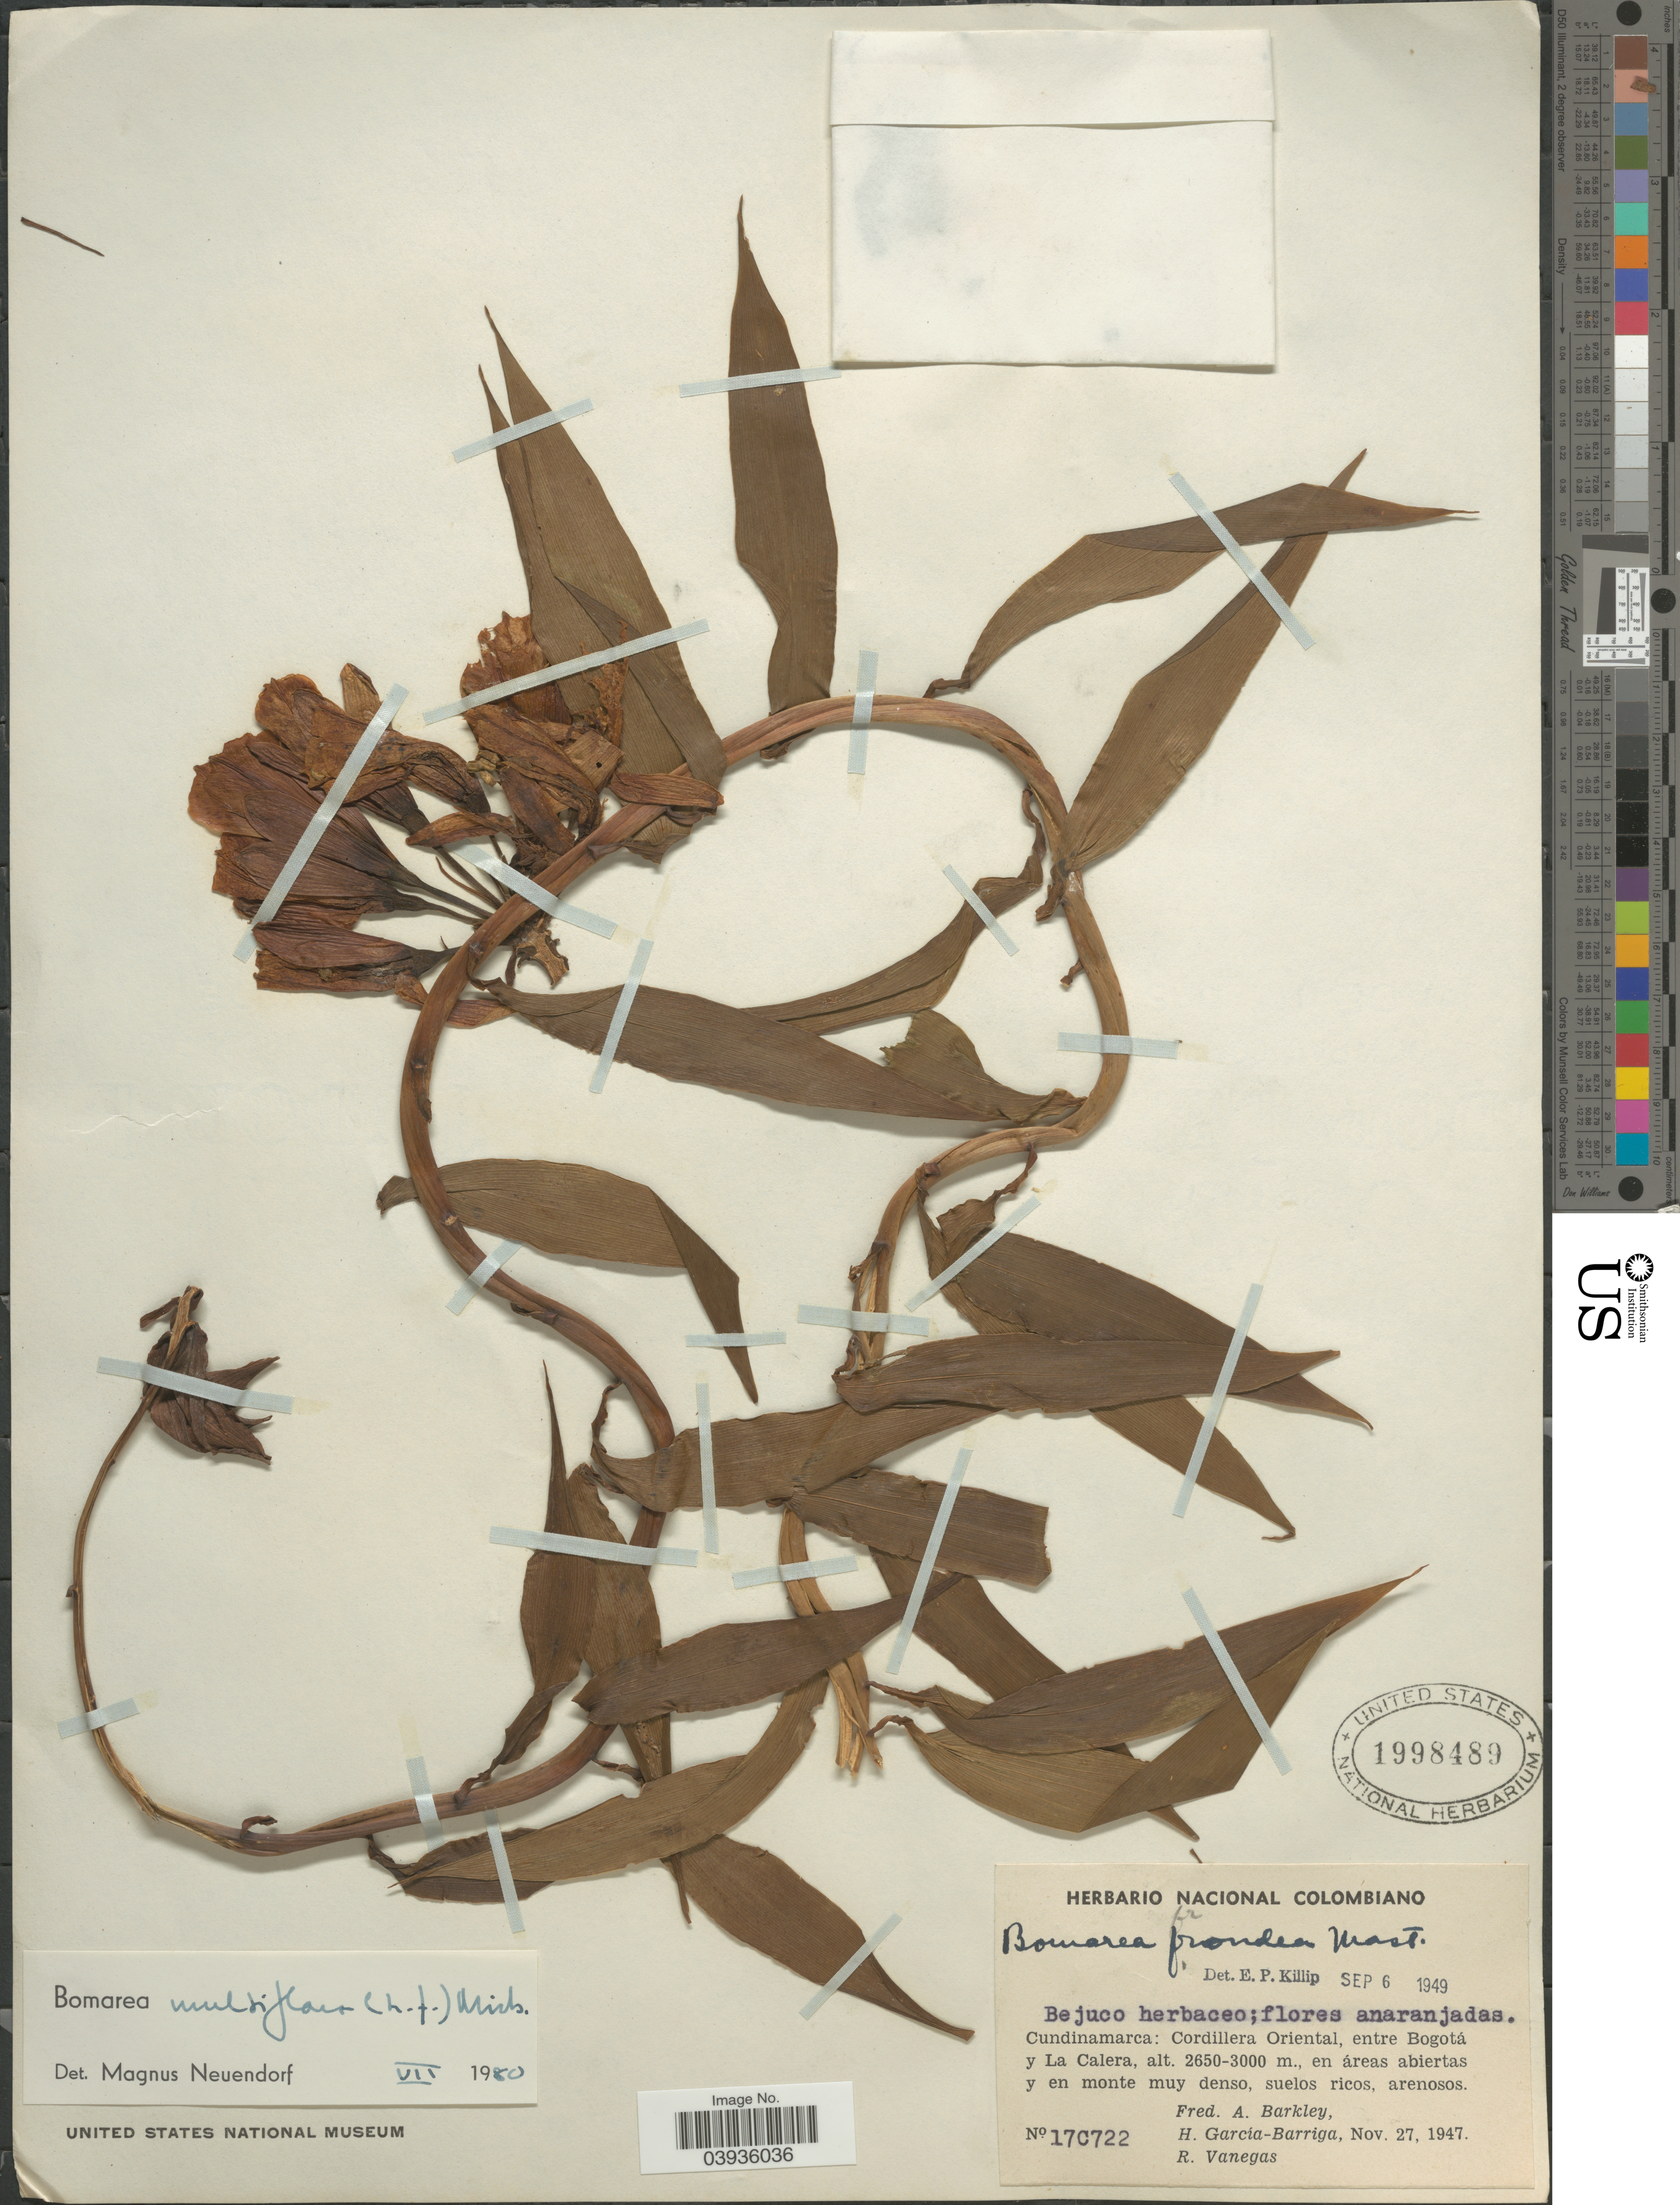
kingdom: Plantae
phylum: Tracheophyta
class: Liliopsida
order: Liliales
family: Alstroemeriaceae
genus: Bomarea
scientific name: Bomarea multiflora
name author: (L. f.) Mirb.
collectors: F. A. Barkley, H. García Barriga & R. Vanegas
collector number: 17C722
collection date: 1947-11-27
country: Colombia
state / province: Cundinamarca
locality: Cordillera Oriental, entre Bogotá y La Calera, en áreas abiertas y en monte muy denso, suelos ricos, arenosos.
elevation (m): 2650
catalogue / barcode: US 1998489